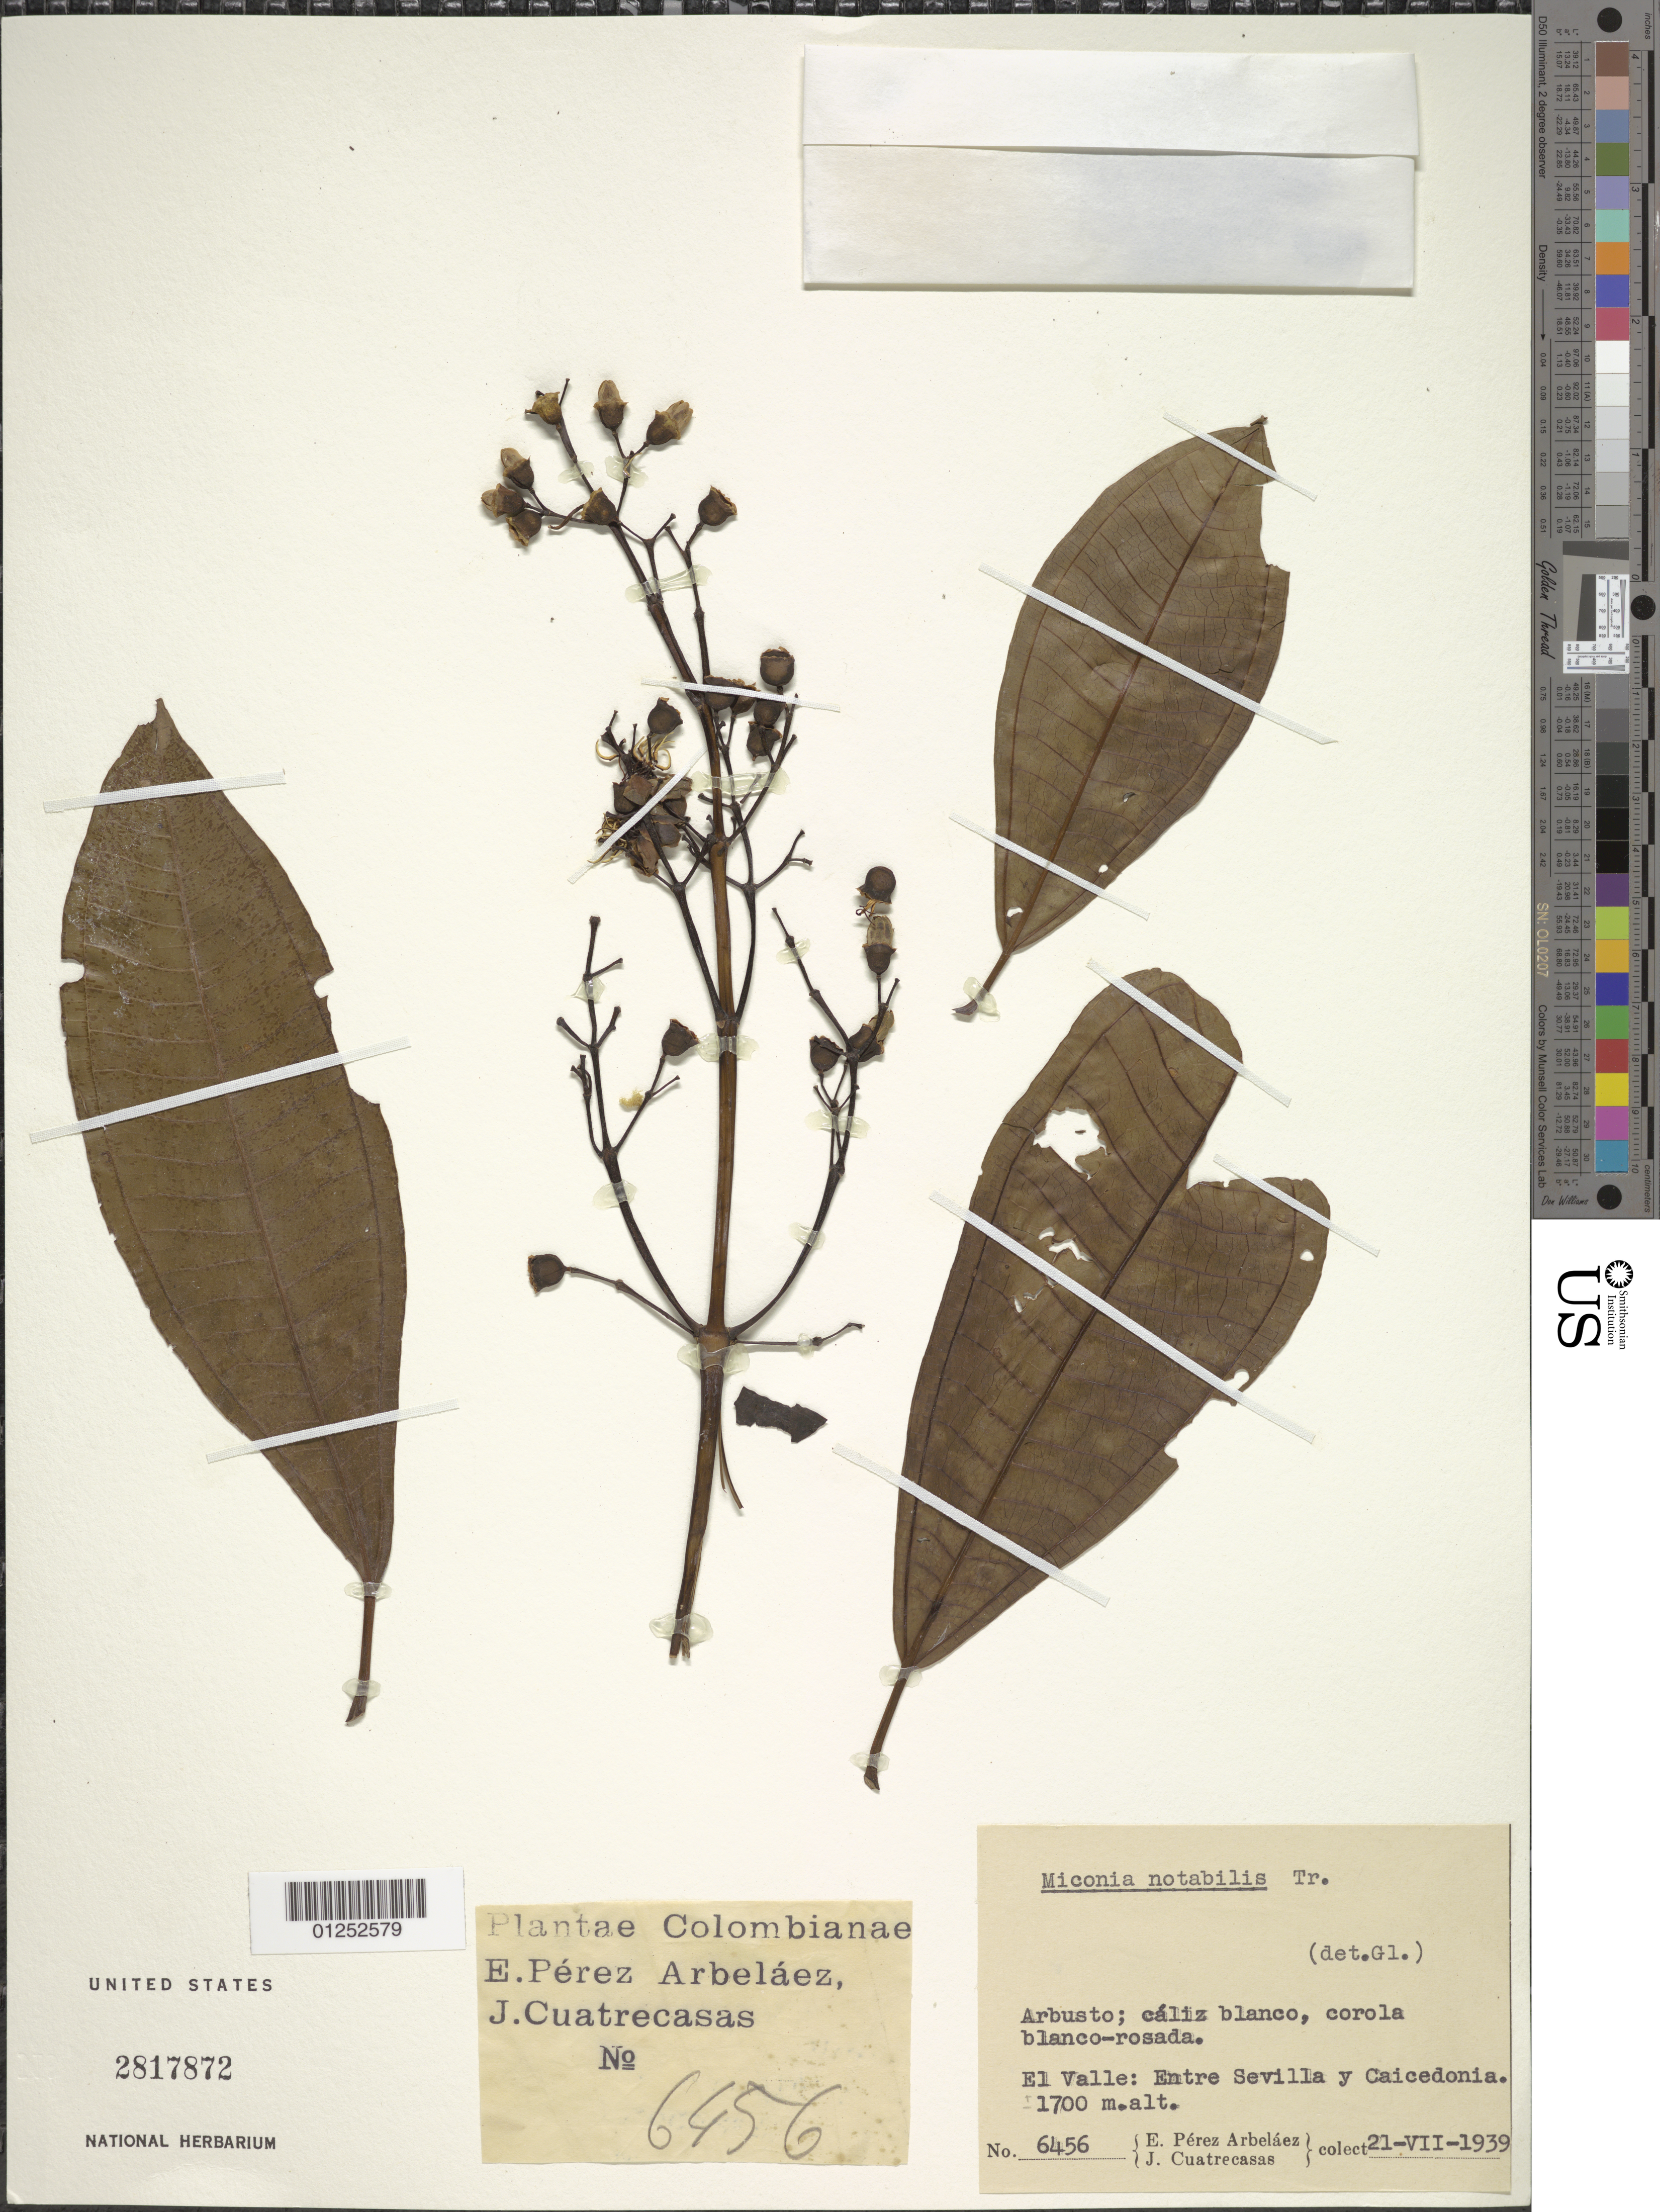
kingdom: Plantae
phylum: Tracheophyta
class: Magnoliopsida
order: Myrtales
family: Melastomataceae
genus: Miconia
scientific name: Miconia notabilis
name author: Triana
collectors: J. Cuatrecasas & E. Pérez Arbeláez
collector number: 6456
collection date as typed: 21 Jul 1939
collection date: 1939-07-21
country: Colombia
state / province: Valle del Cauca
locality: Between Sevilla and Caicedonia.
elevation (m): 1700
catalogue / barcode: US 2817872